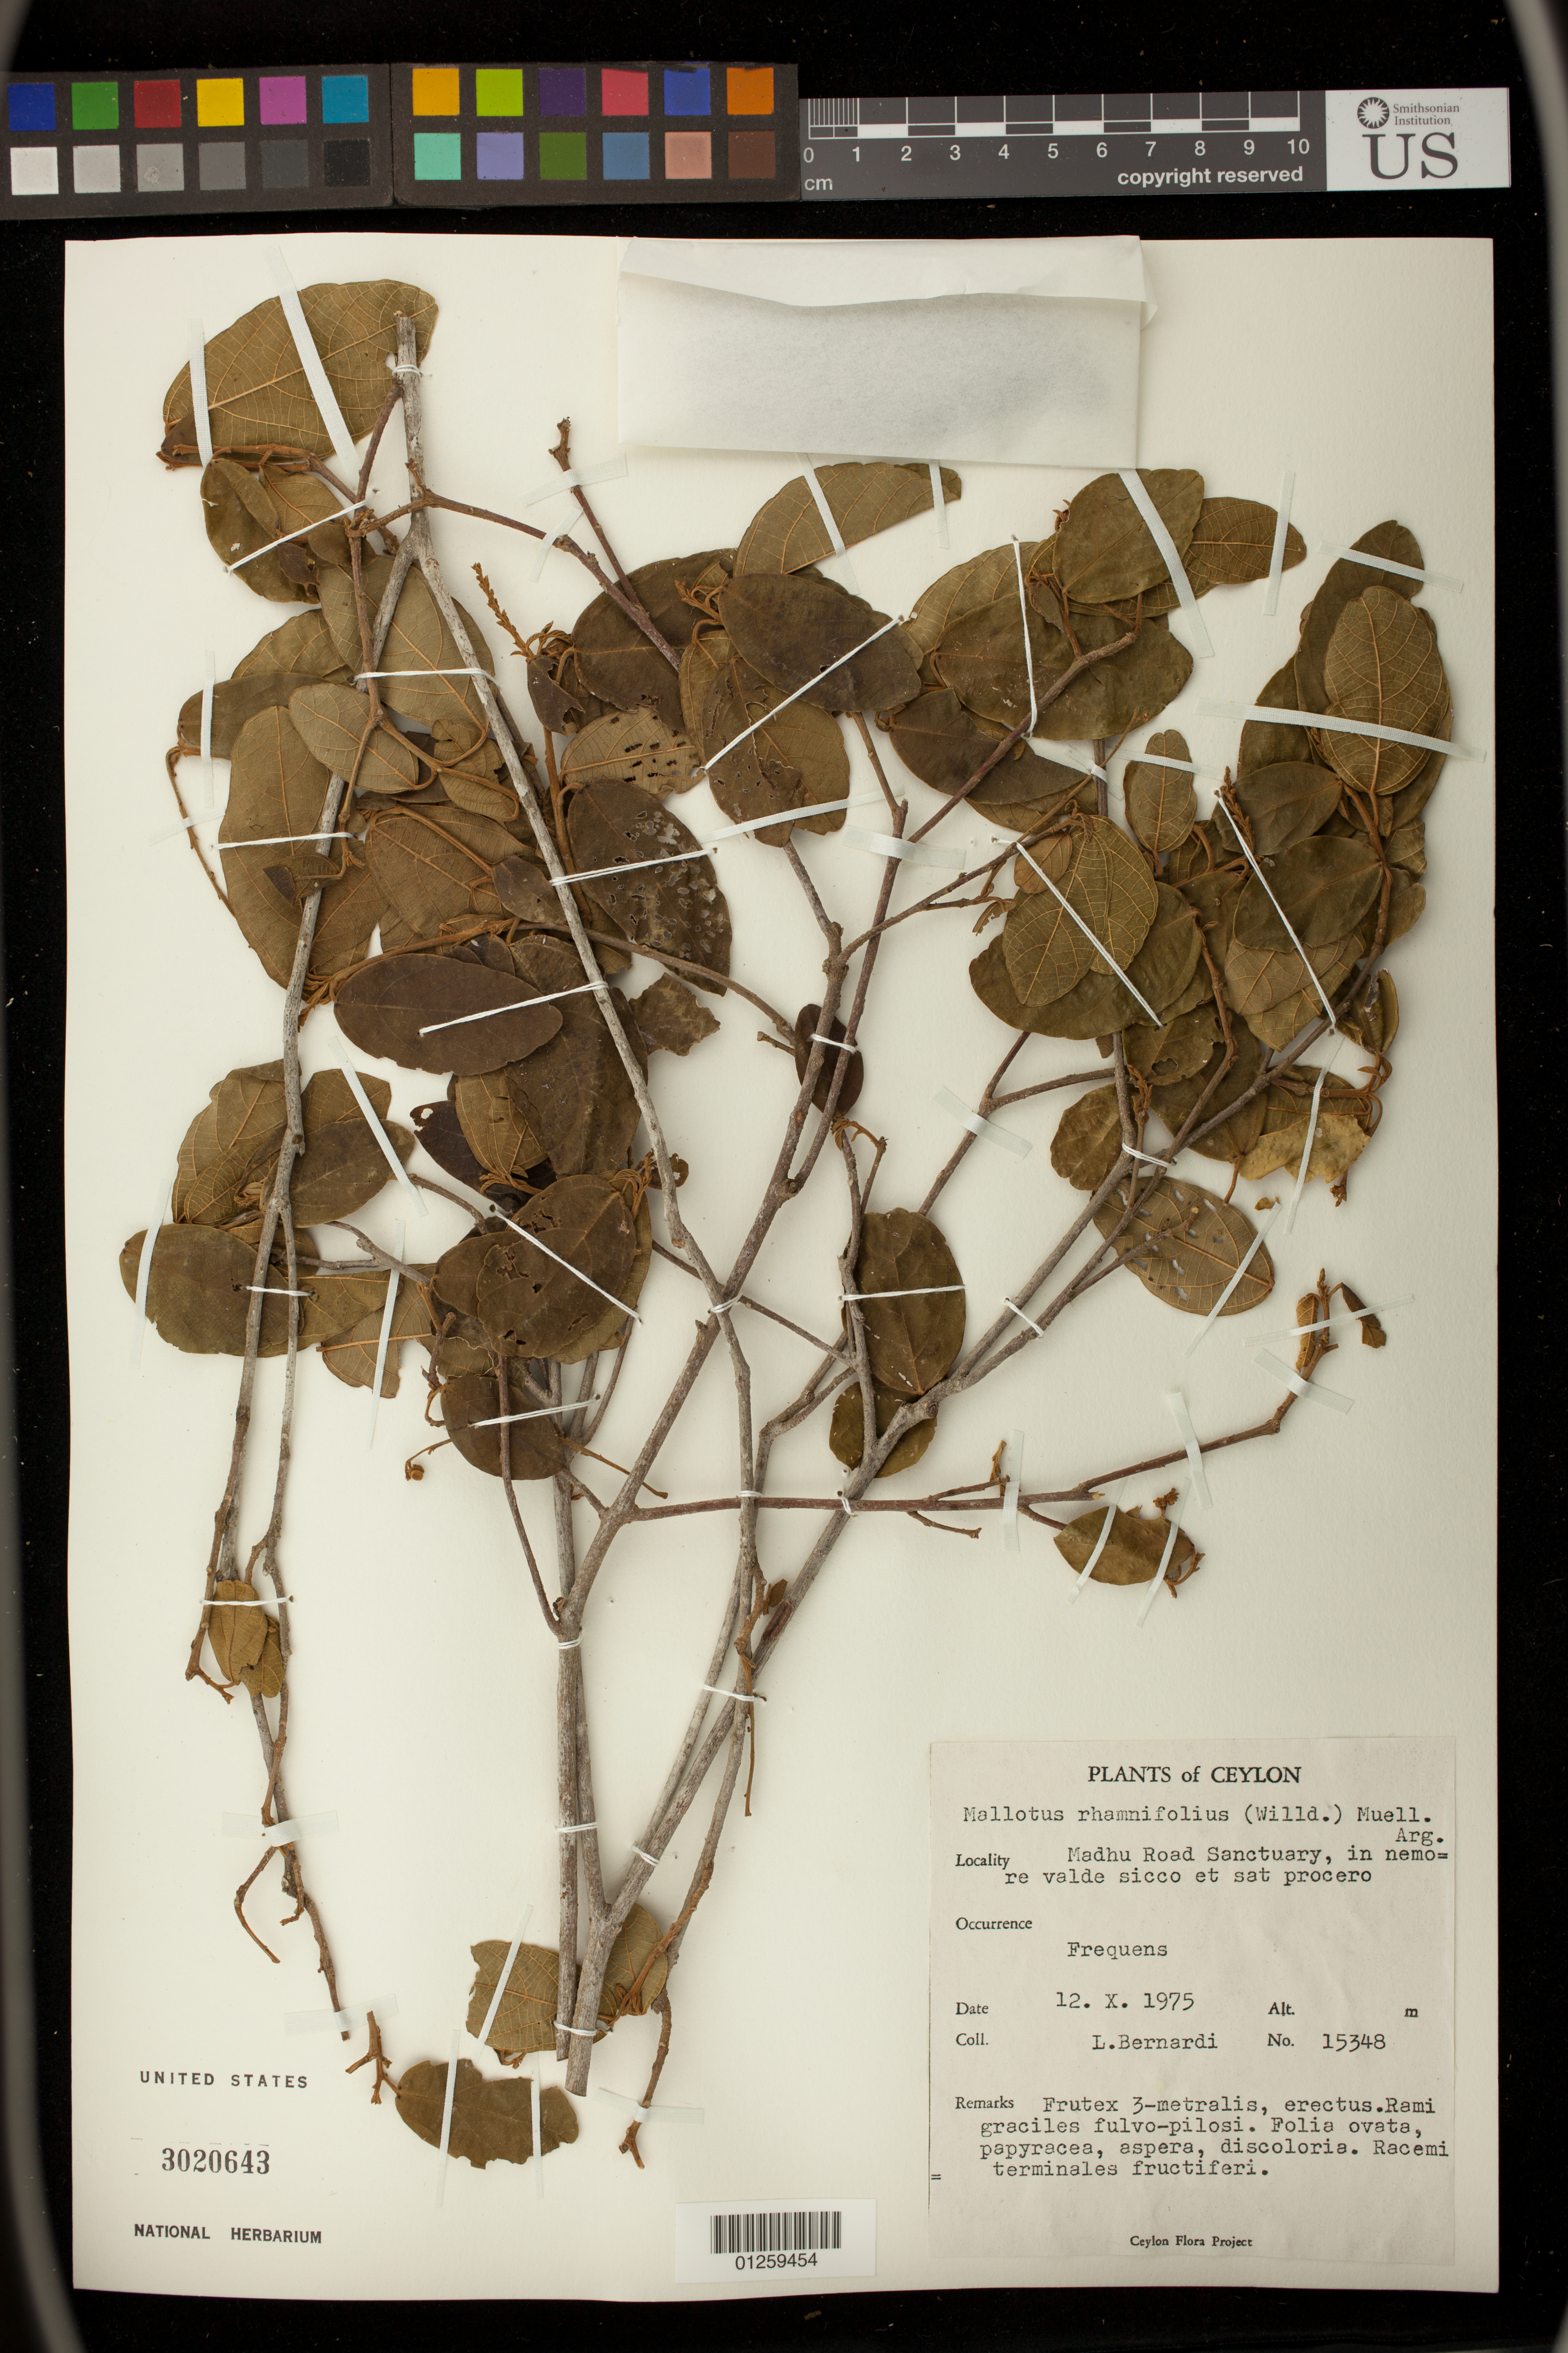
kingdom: Plantae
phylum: Tracheophyta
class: Magnoliopsida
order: Malpighiales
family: Euphorbiaceae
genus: Mallotus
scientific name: Mallotus rhamnifolius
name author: (Willd.) Müll. Arg.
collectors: L. Bernardi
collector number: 15348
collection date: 1975-10-12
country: Sri Lanka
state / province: Northern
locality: Madhu Road Sanctuary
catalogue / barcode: US 3020643